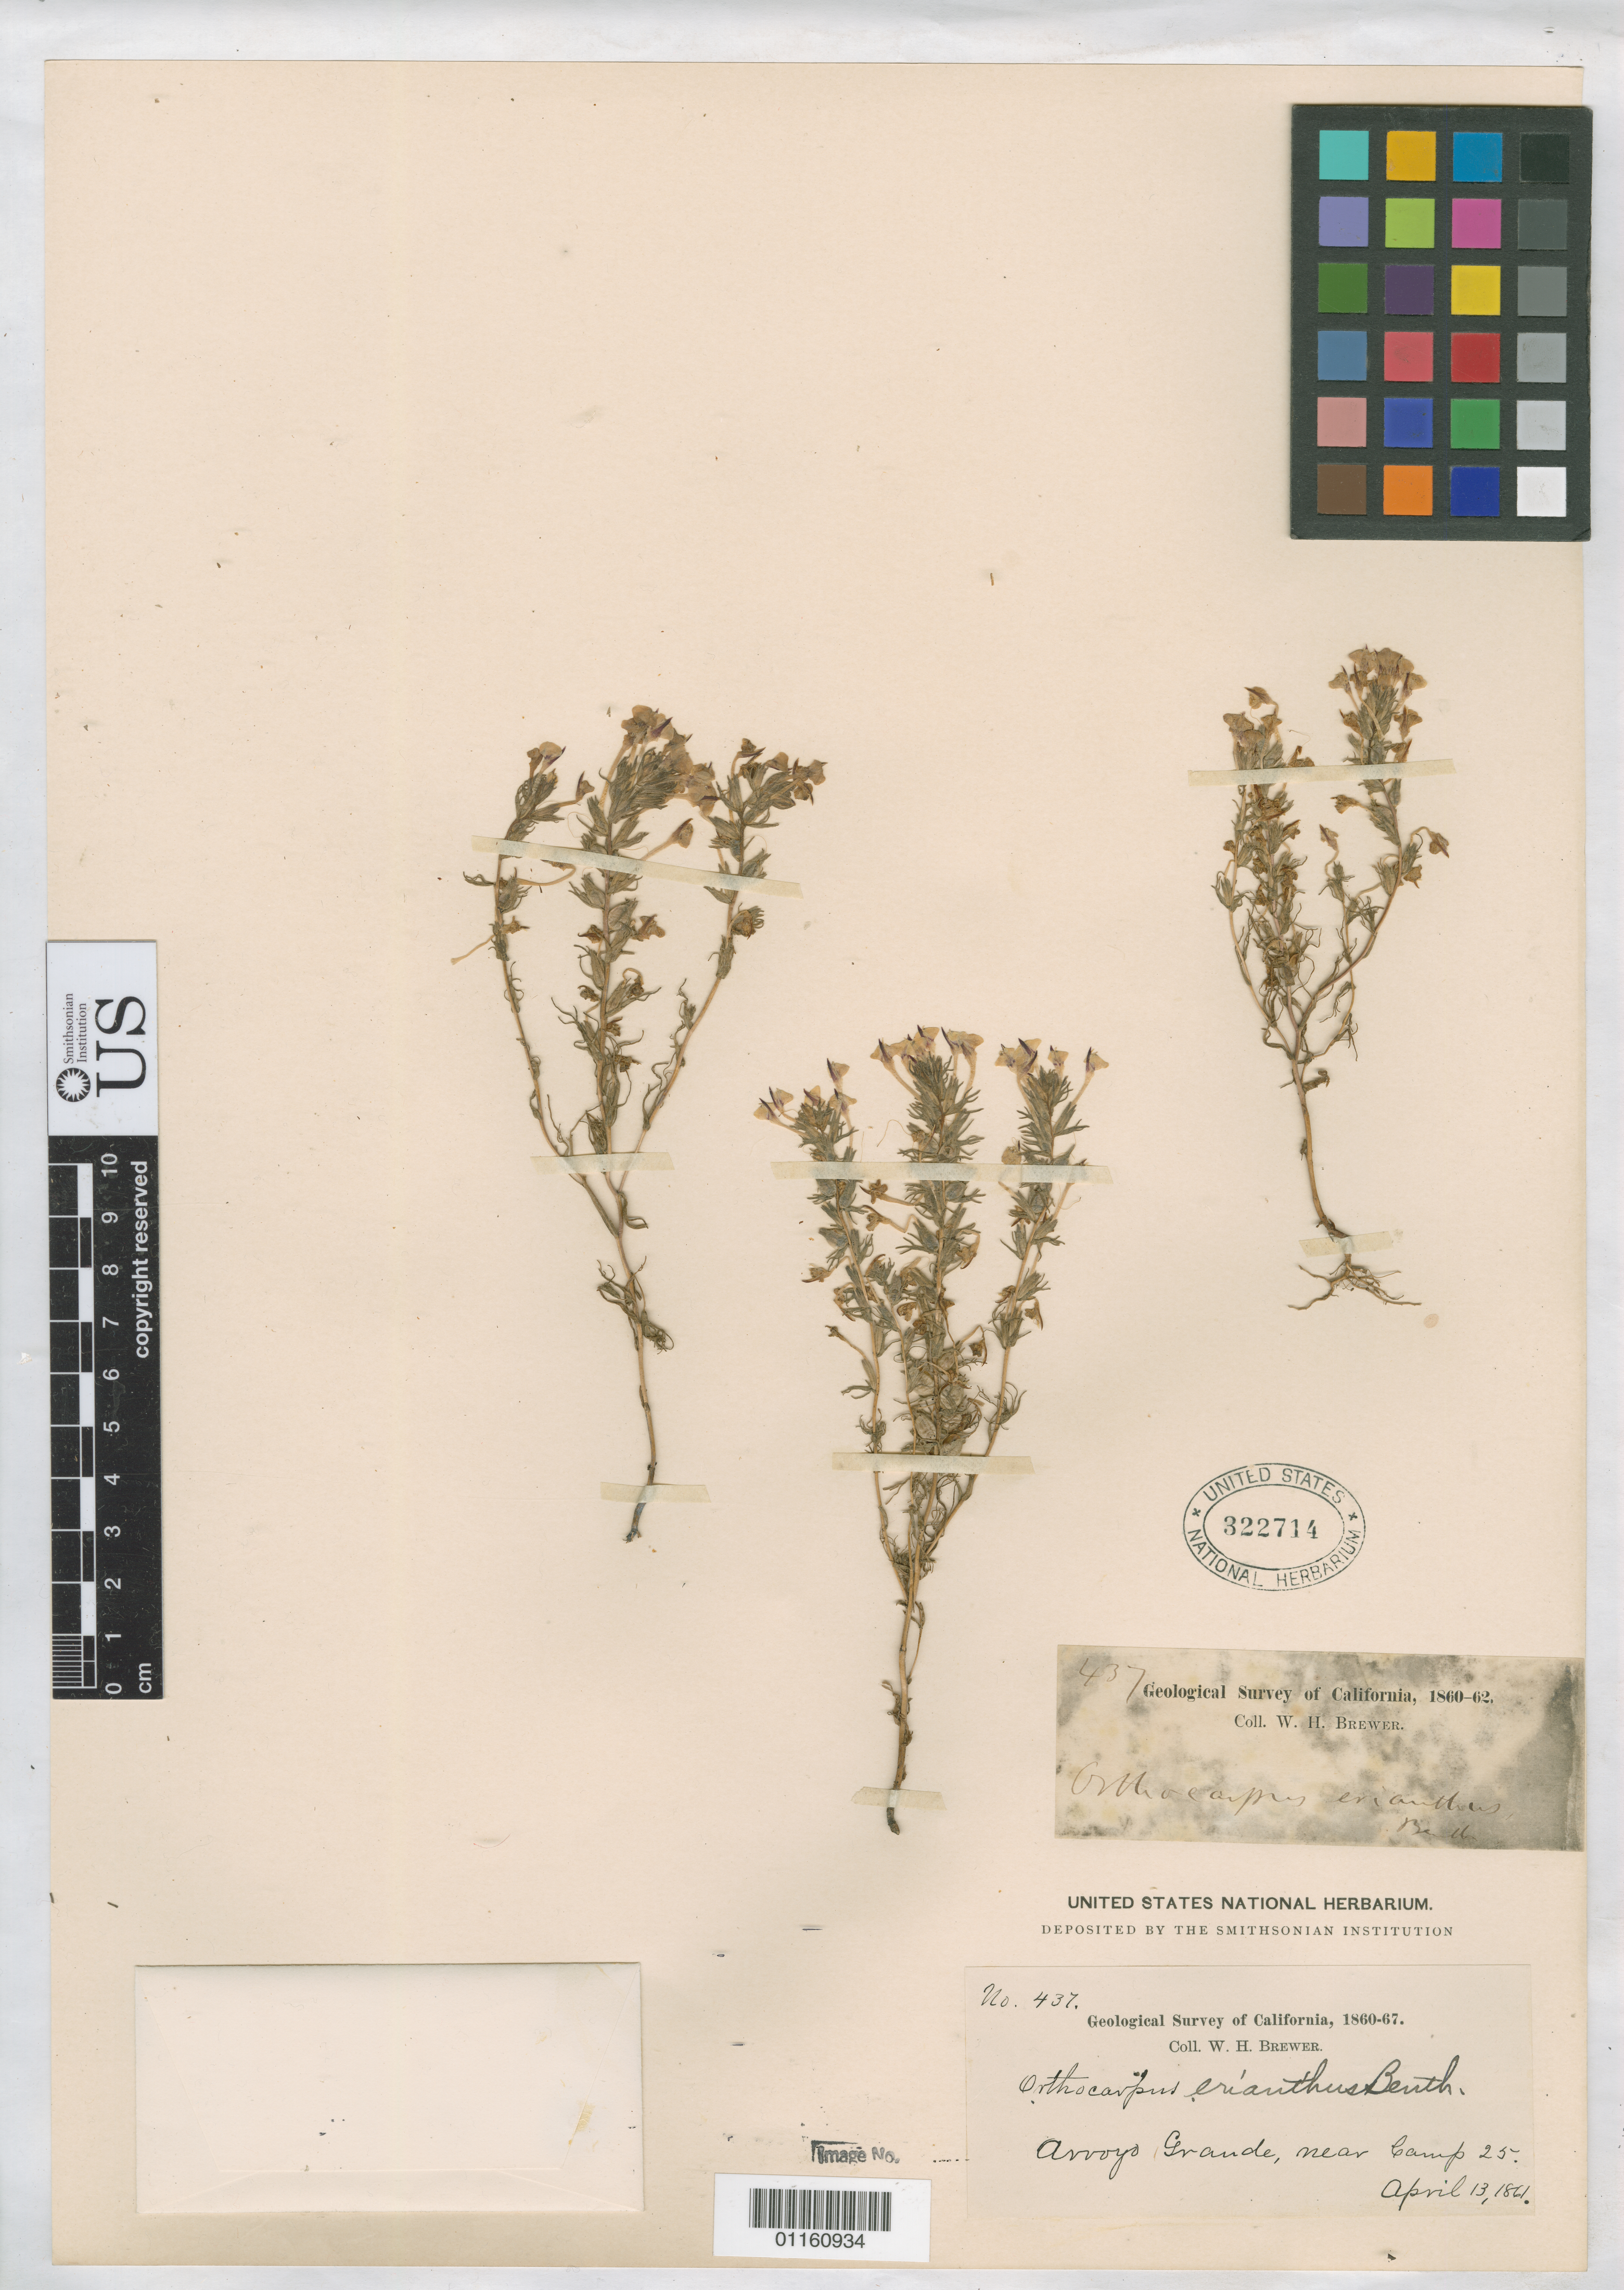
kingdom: Plantae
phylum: Tracheophyta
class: Magnoliopsida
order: Lamiales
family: Orobanchaceae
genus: Orthocarpus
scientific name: Orthocarpus erianthus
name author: Benth.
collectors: W. H. Brewer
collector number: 437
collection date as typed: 13 Apr 1861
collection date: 1861-04-13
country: United States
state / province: California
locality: Arroyo Grande, near Camp 25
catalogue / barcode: US 322714